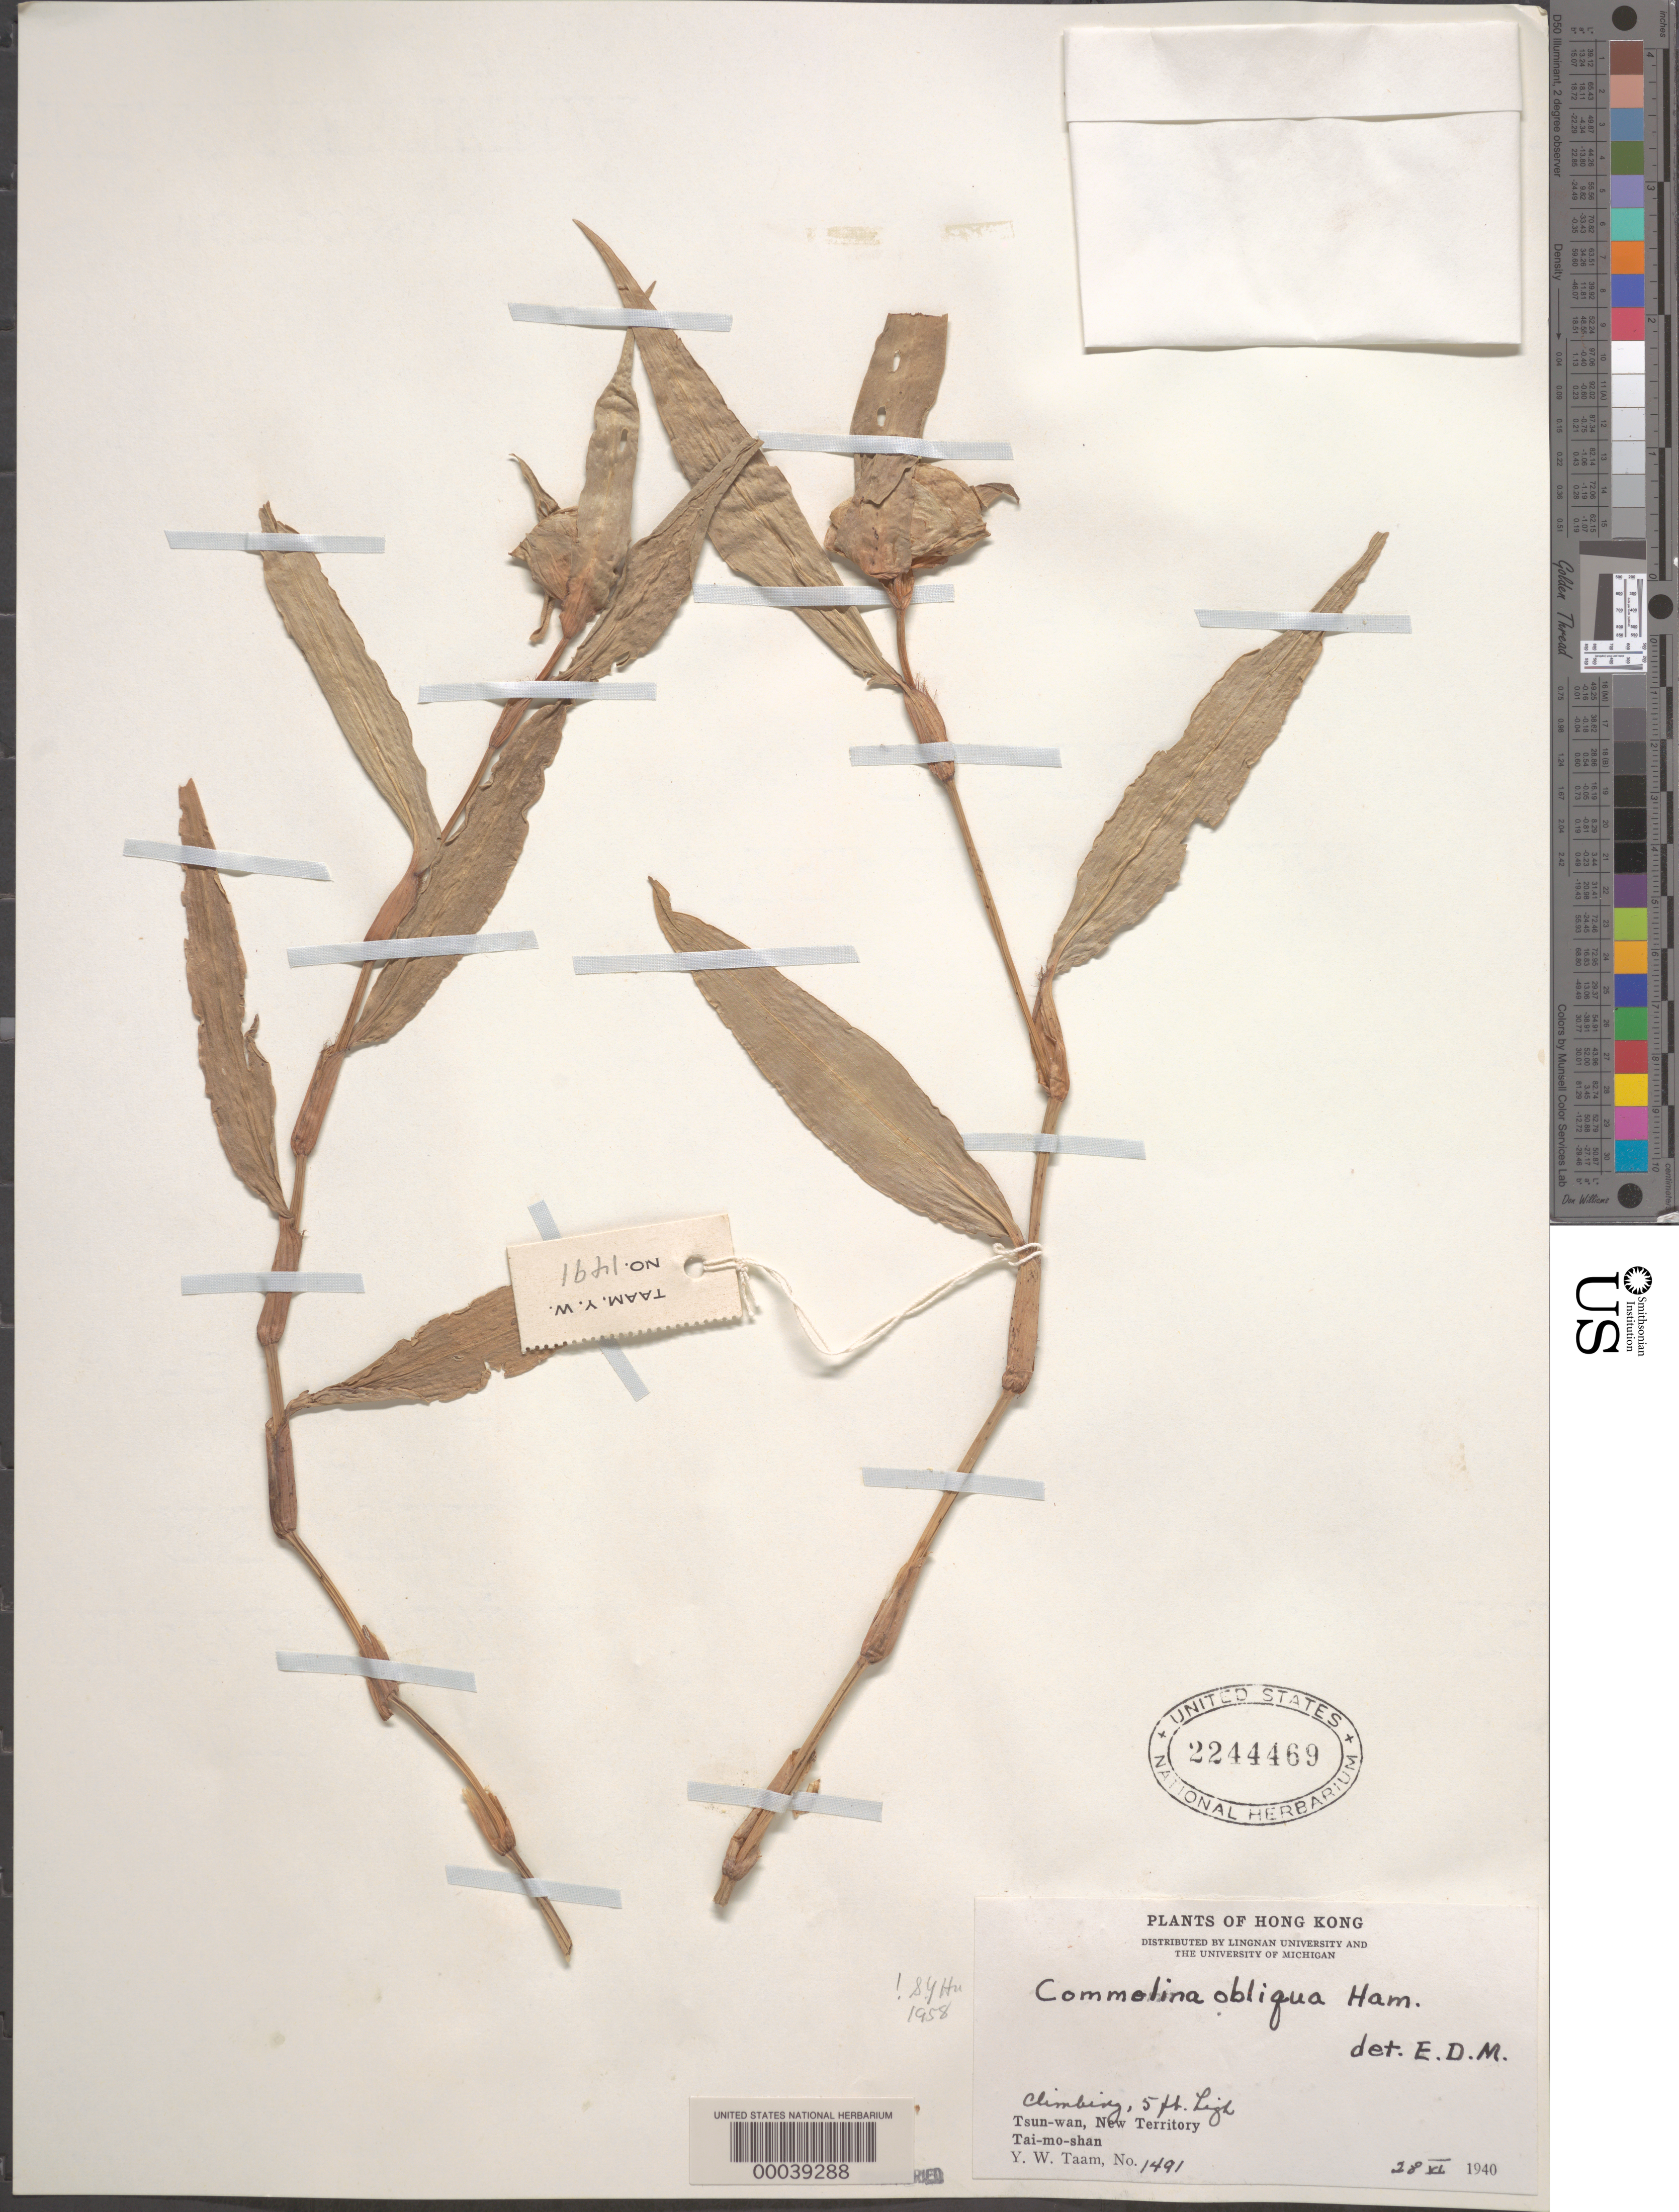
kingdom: Plantae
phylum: Tracheophyta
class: Liliopsida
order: Commelinales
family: Commelinaceae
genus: Commelina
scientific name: Commelina paludosa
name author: Blume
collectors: Y. W. Taam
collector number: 1491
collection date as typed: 28 Jun 1940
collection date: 1940-06-28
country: China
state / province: Hong Kong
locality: Tsun-wan, tai-mo-shan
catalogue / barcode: US 2244469